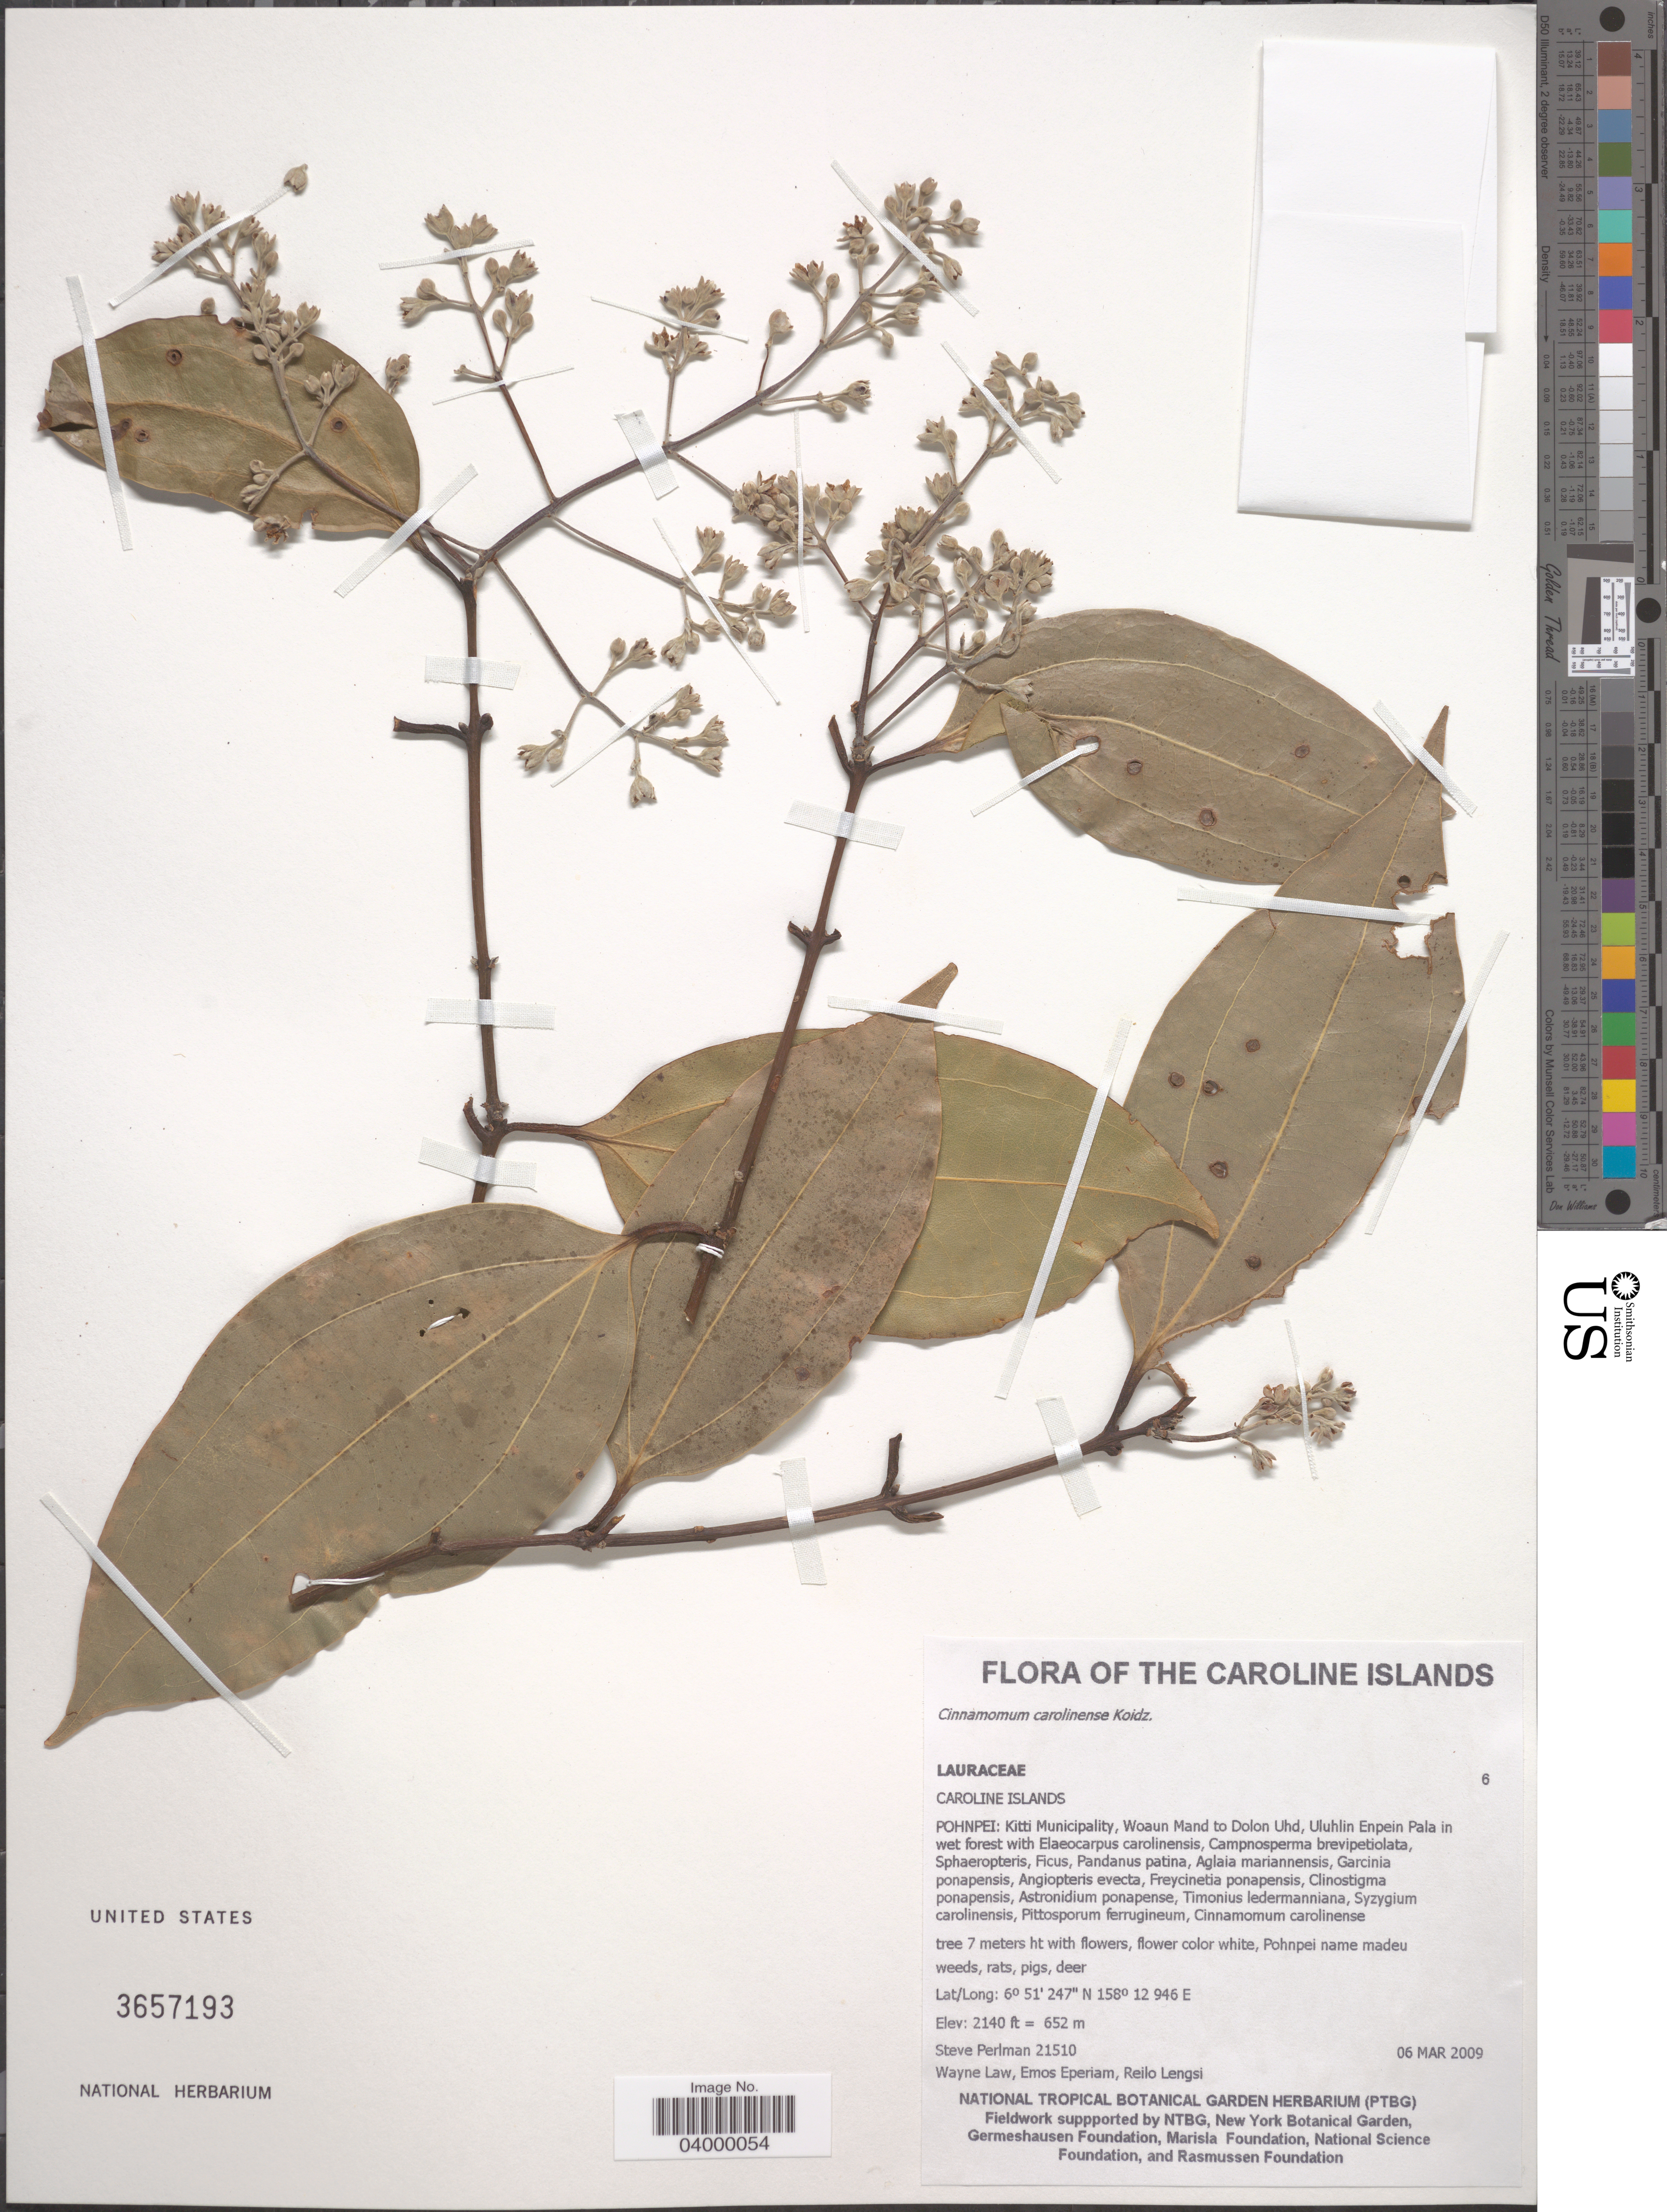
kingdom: Plantae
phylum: Tracheophyta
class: Magnoliopsida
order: Laurales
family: Lauraceae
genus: Cinnamomum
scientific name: Cinnamomum carolinense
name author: Koidz.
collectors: S. Perlman, W. Law, E. Eperiam & R. Lengsi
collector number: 21510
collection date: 2009-03-06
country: Micronesia, Federated States of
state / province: Pohnpei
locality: The Caroline Islands. Pohnpei: Kitti Municipality, Woaun Mand to Dolon Uhd, Uluhlin Enpein Pala in wet forest.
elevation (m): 652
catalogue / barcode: US 3657193